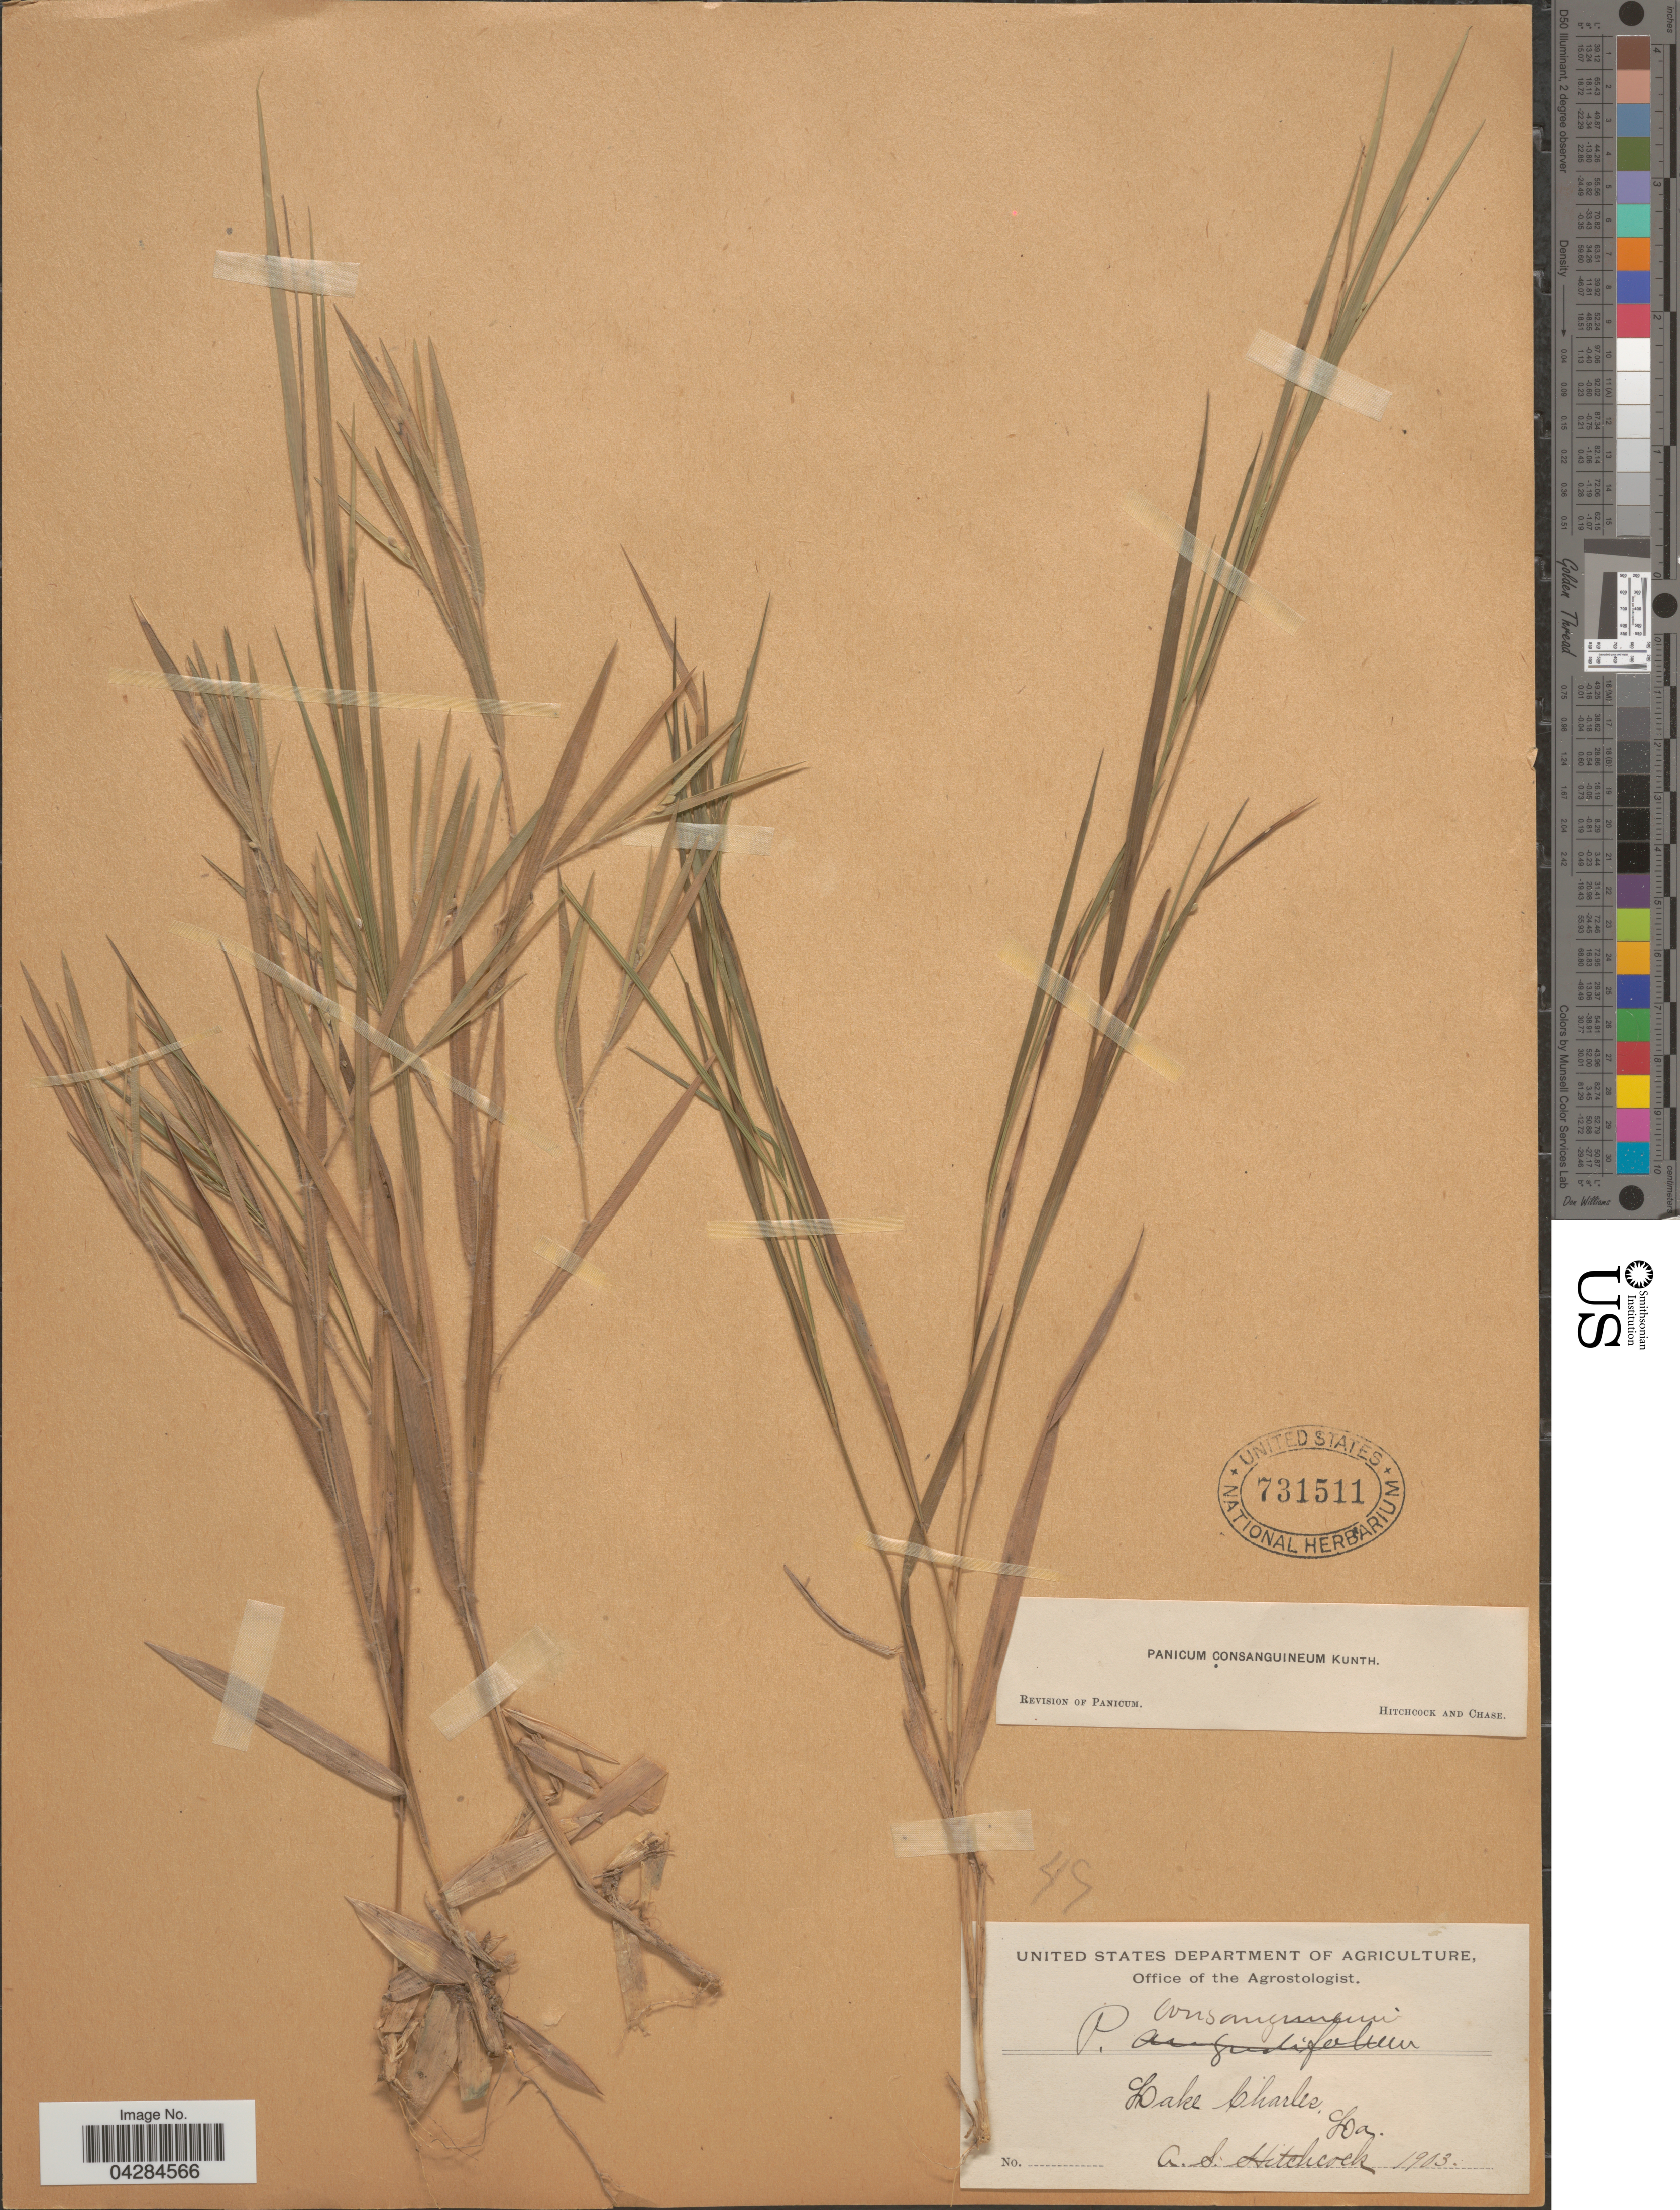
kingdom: Plantae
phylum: Tracheophyta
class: Liliopsida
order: Poales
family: Poaceae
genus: Dichanthelium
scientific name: Dichanthelium ovale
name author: (Elliott) Gould & C.A. Clark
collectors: A. S. Hitchcock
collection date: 1903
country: United States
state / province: Louisiana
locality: Lake Charles.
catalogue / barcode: US 731511